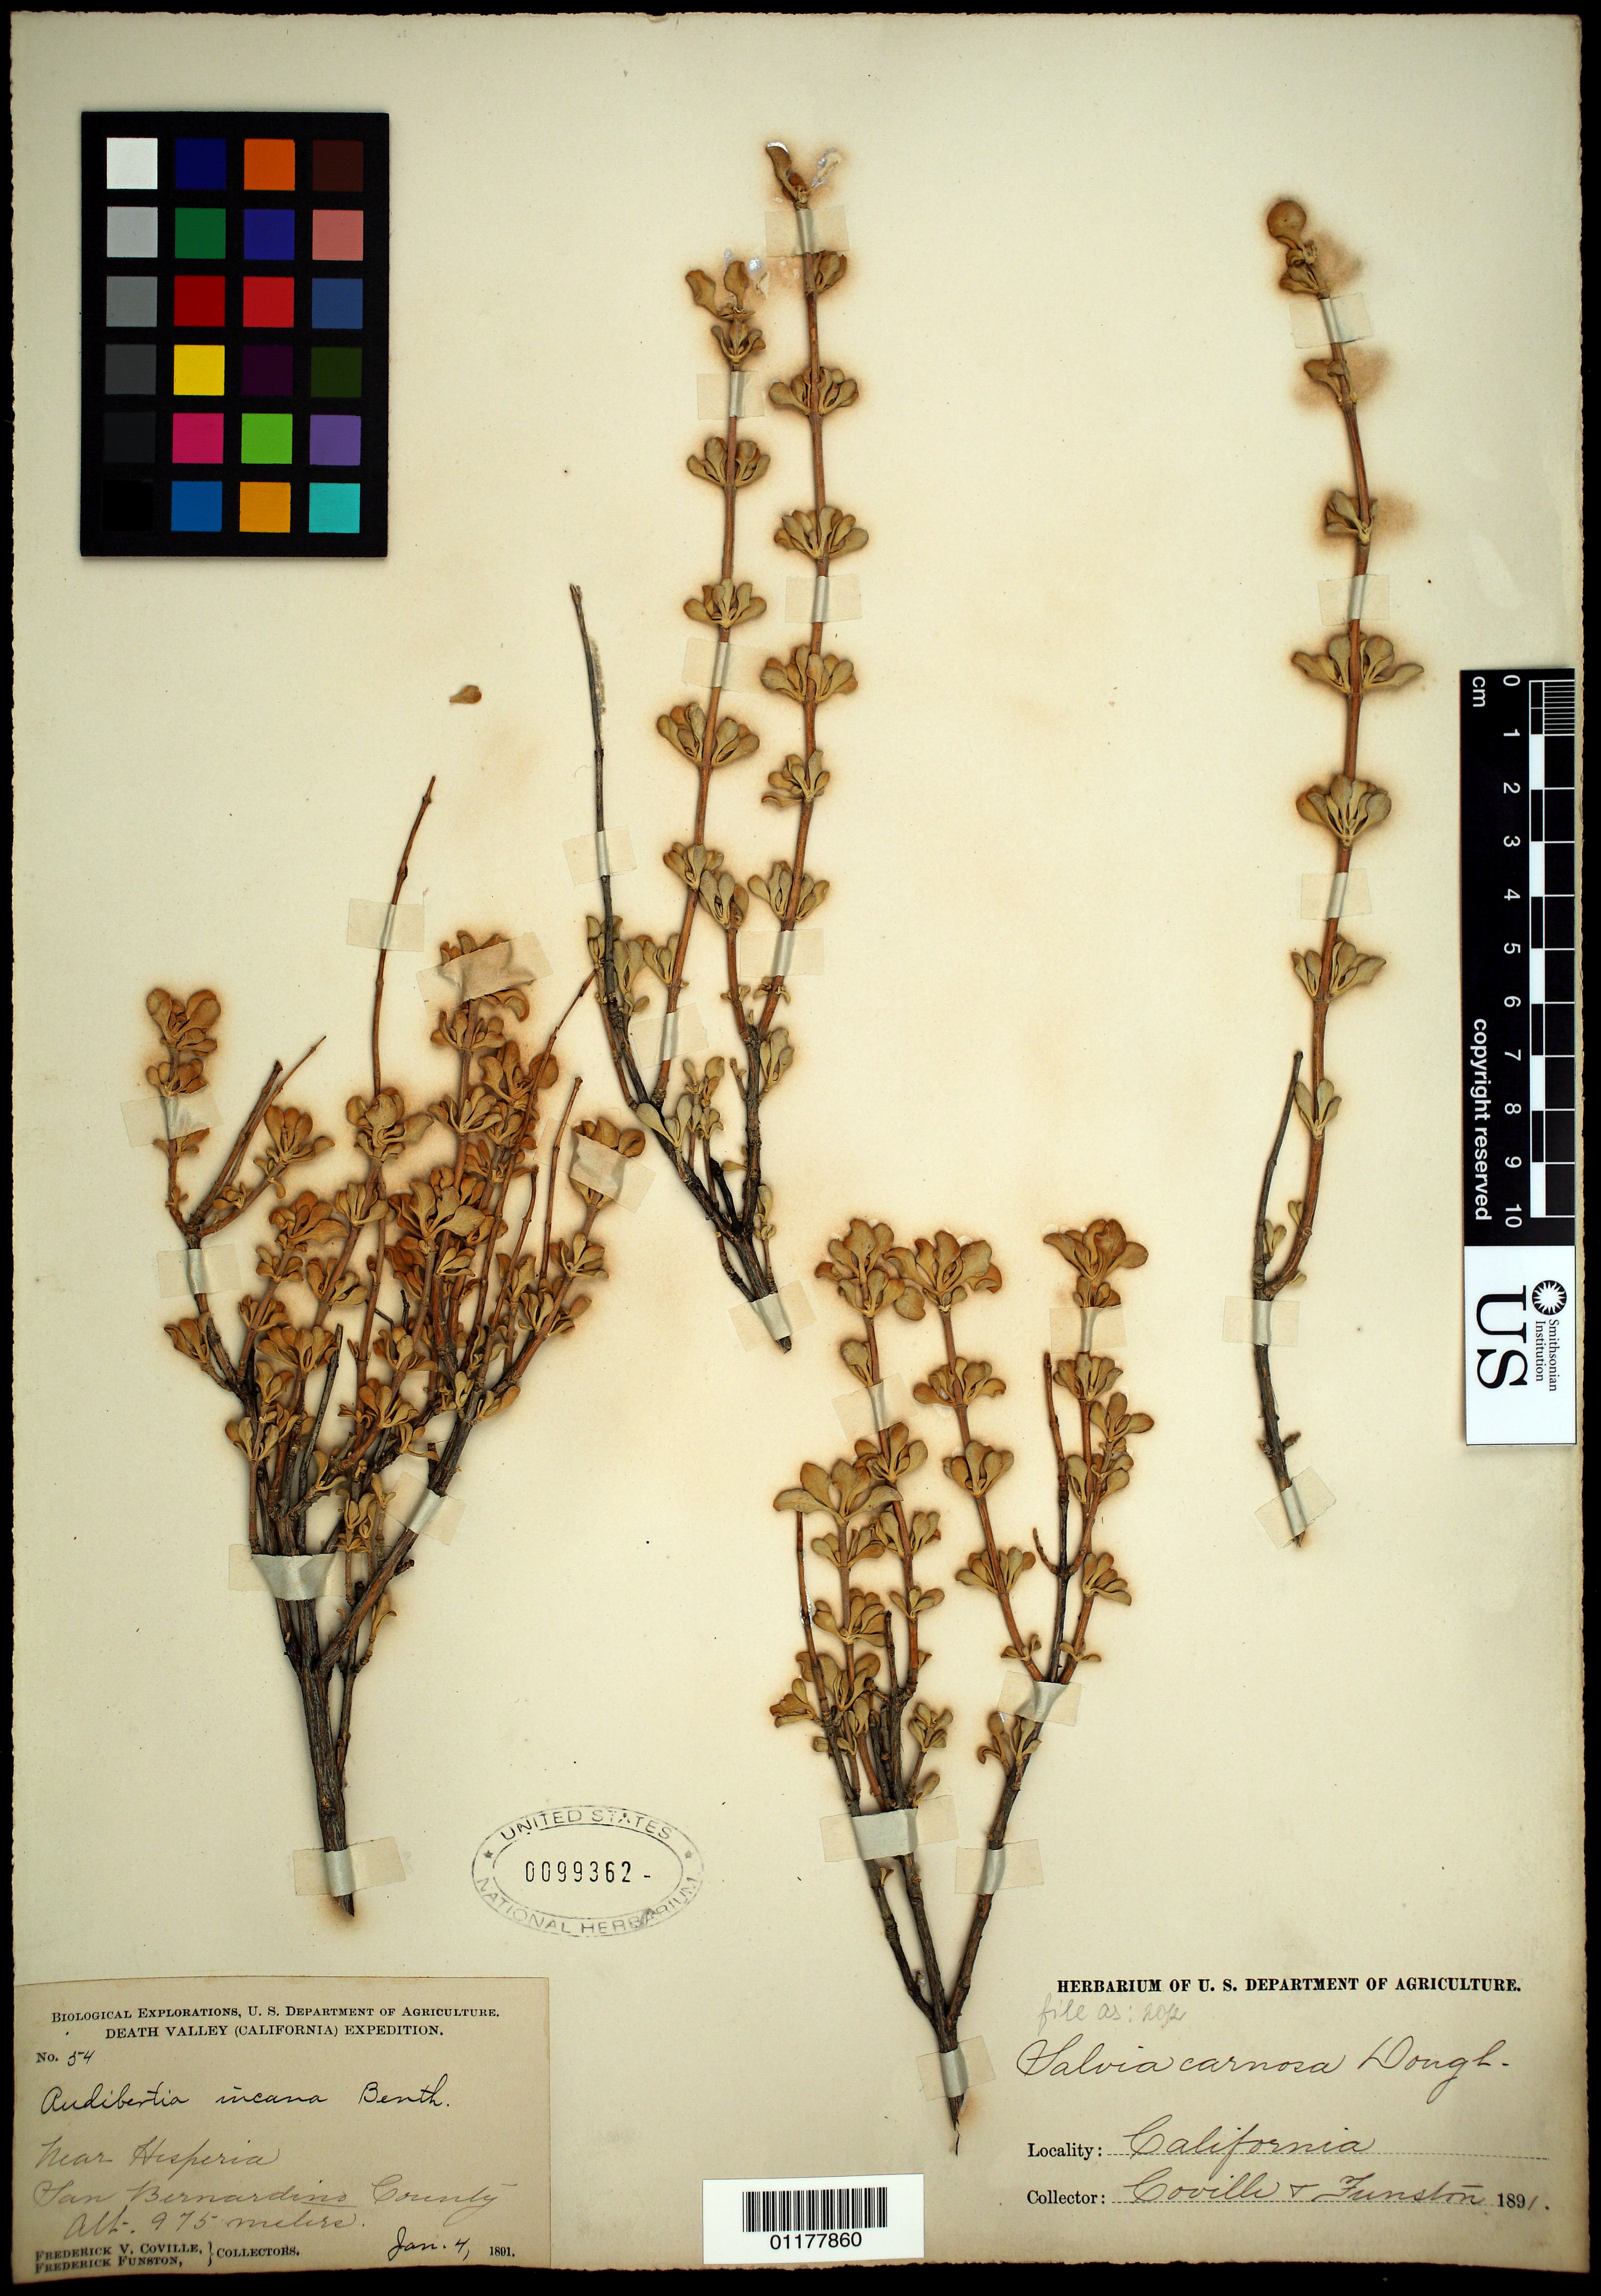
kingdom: Plantae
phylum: Tracheophyta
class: Magnoliopsida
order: Lamiales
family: Lamiaceae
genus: Salvia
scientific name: Salvia carnosa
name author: Douglas ex Greene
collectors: F. V. Coville & F. Funston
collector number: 54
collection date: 1891-01-04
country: United States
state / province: California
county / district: San Bernardino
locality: near Hisperia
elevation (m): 975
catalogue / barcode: US 99362